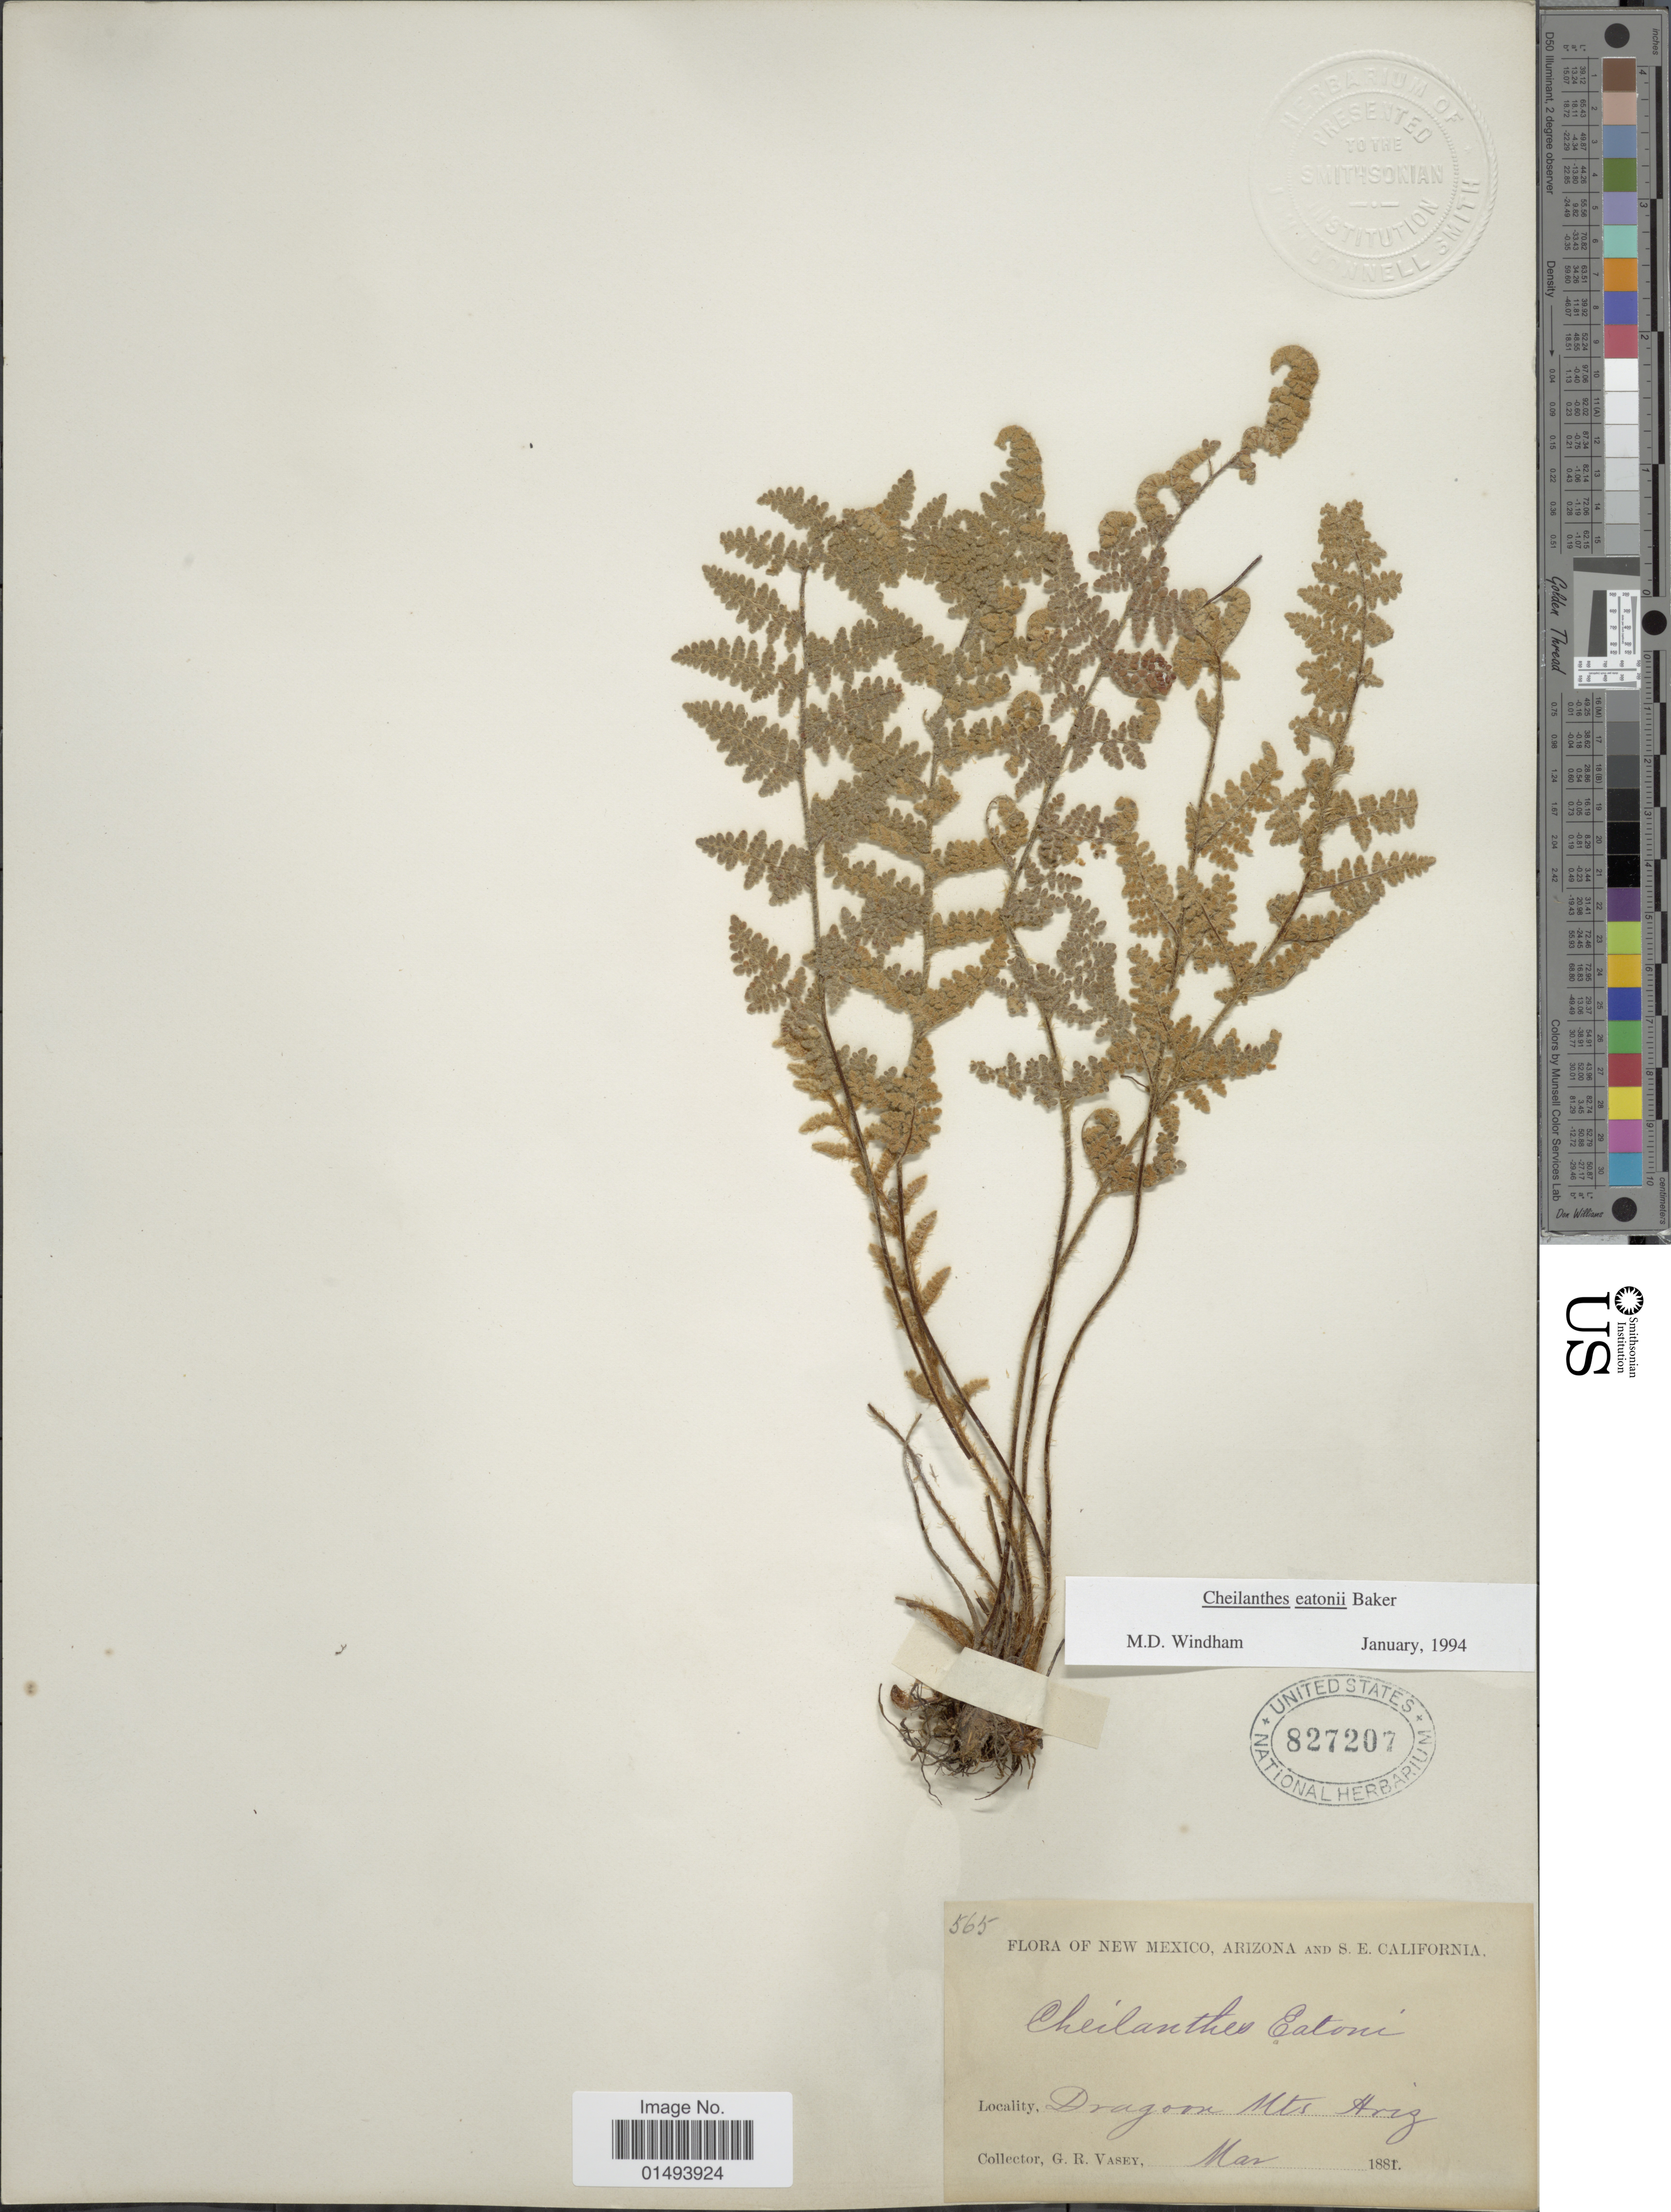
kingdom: Plantae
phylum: Tracheophyta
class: Polypodiopsida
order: Polypodiales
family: Pteridaceae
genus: Myriopteris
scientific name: Myriopteris rufa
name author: Fée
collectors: G. R. Vasey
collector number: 565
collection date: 1881-03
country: United States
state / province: Arizona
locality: Dragoon Mts., Ariz.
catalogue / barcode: US 827207